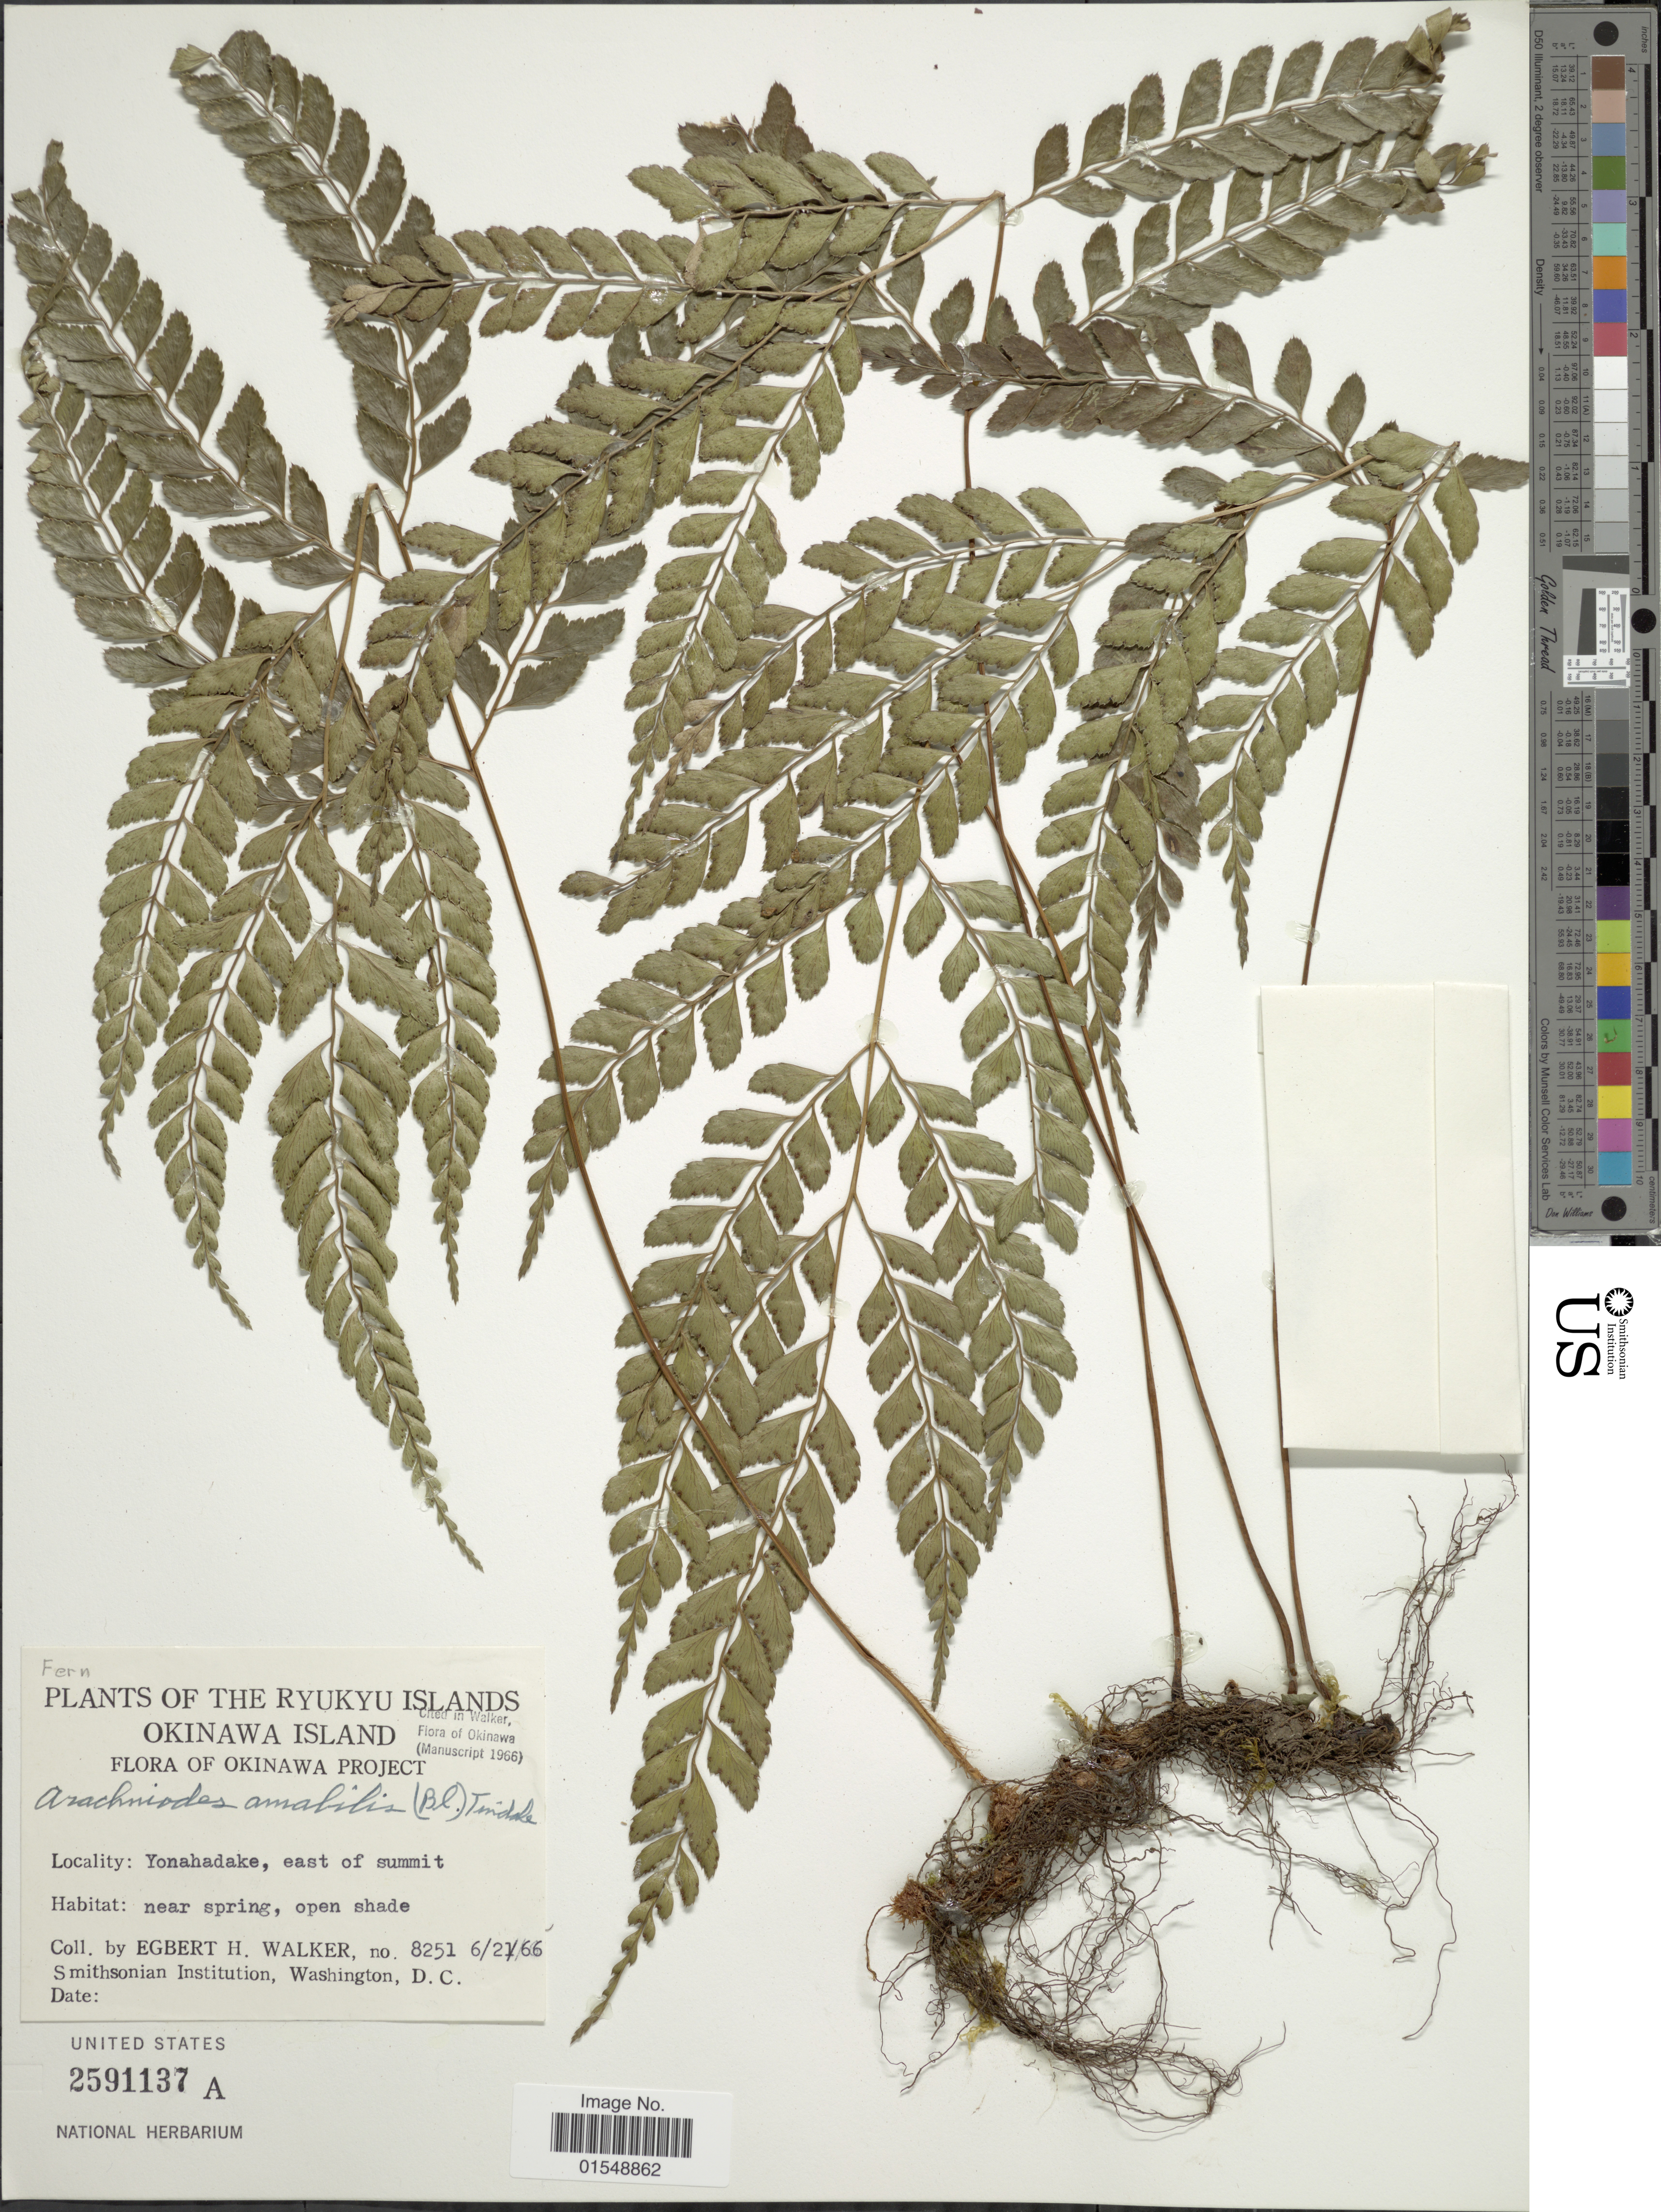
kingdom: Plantae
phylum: Tracheophyta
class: Polypodiopsida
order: Polypodiales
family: Dryopteridaceae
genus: Arachniodes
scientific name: Arachniodes amabilis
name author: (Blume) Tindale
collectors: E. H. Walker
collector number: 8251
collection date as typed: Transcribed d/m/y: 21/6/66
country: Japan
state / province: Okinawa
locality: Ryukyu Islands, Okinawa Island, Okinawa Project, Yonahadake, east of summit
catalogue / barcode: US 2591137A